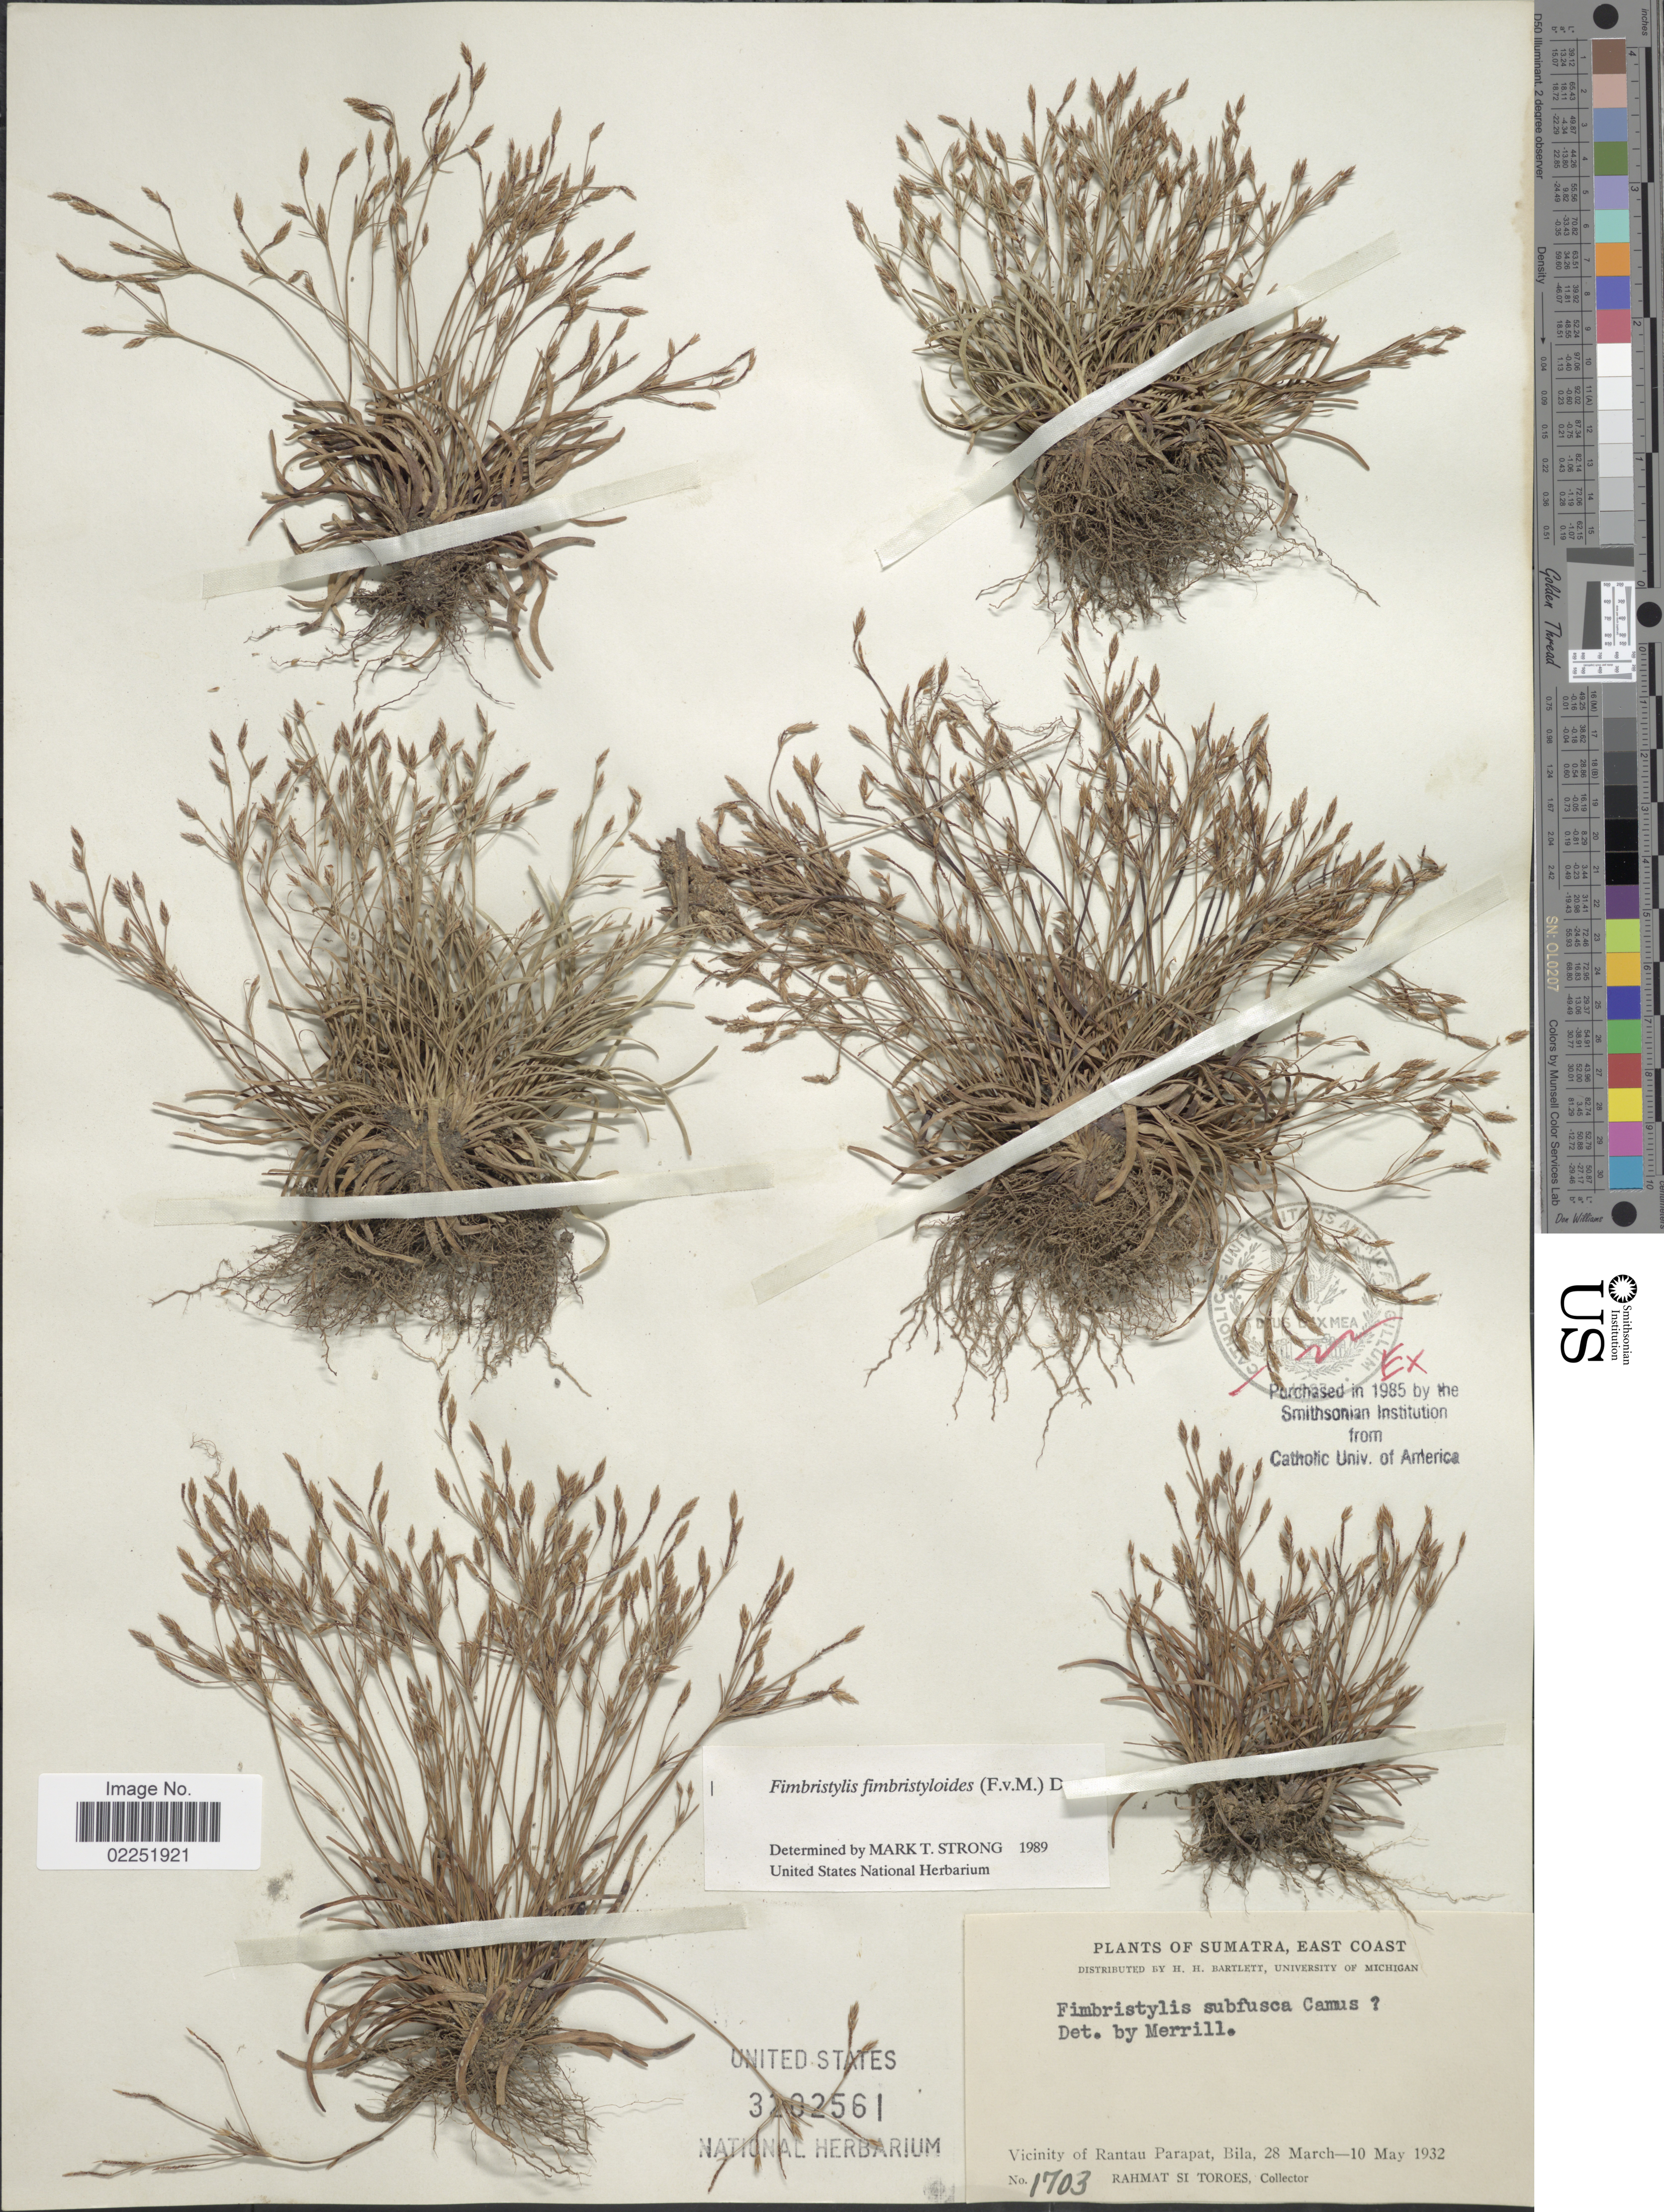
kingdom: Plantae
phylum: Tracheophyta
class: Liliopsida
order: Poales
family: Cyperaceae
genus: Fimbristylis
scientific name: Fimbristylis fimbristyloides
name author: (F. Muell.) Druce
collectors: Rahmat Si Boeea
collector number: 1703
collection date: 1932-03-28/1932-05-10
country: Indonesia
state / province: Sumatra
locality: East Coast, Vicinity of Rantau Parapat, Bila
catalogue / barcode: US 3202561